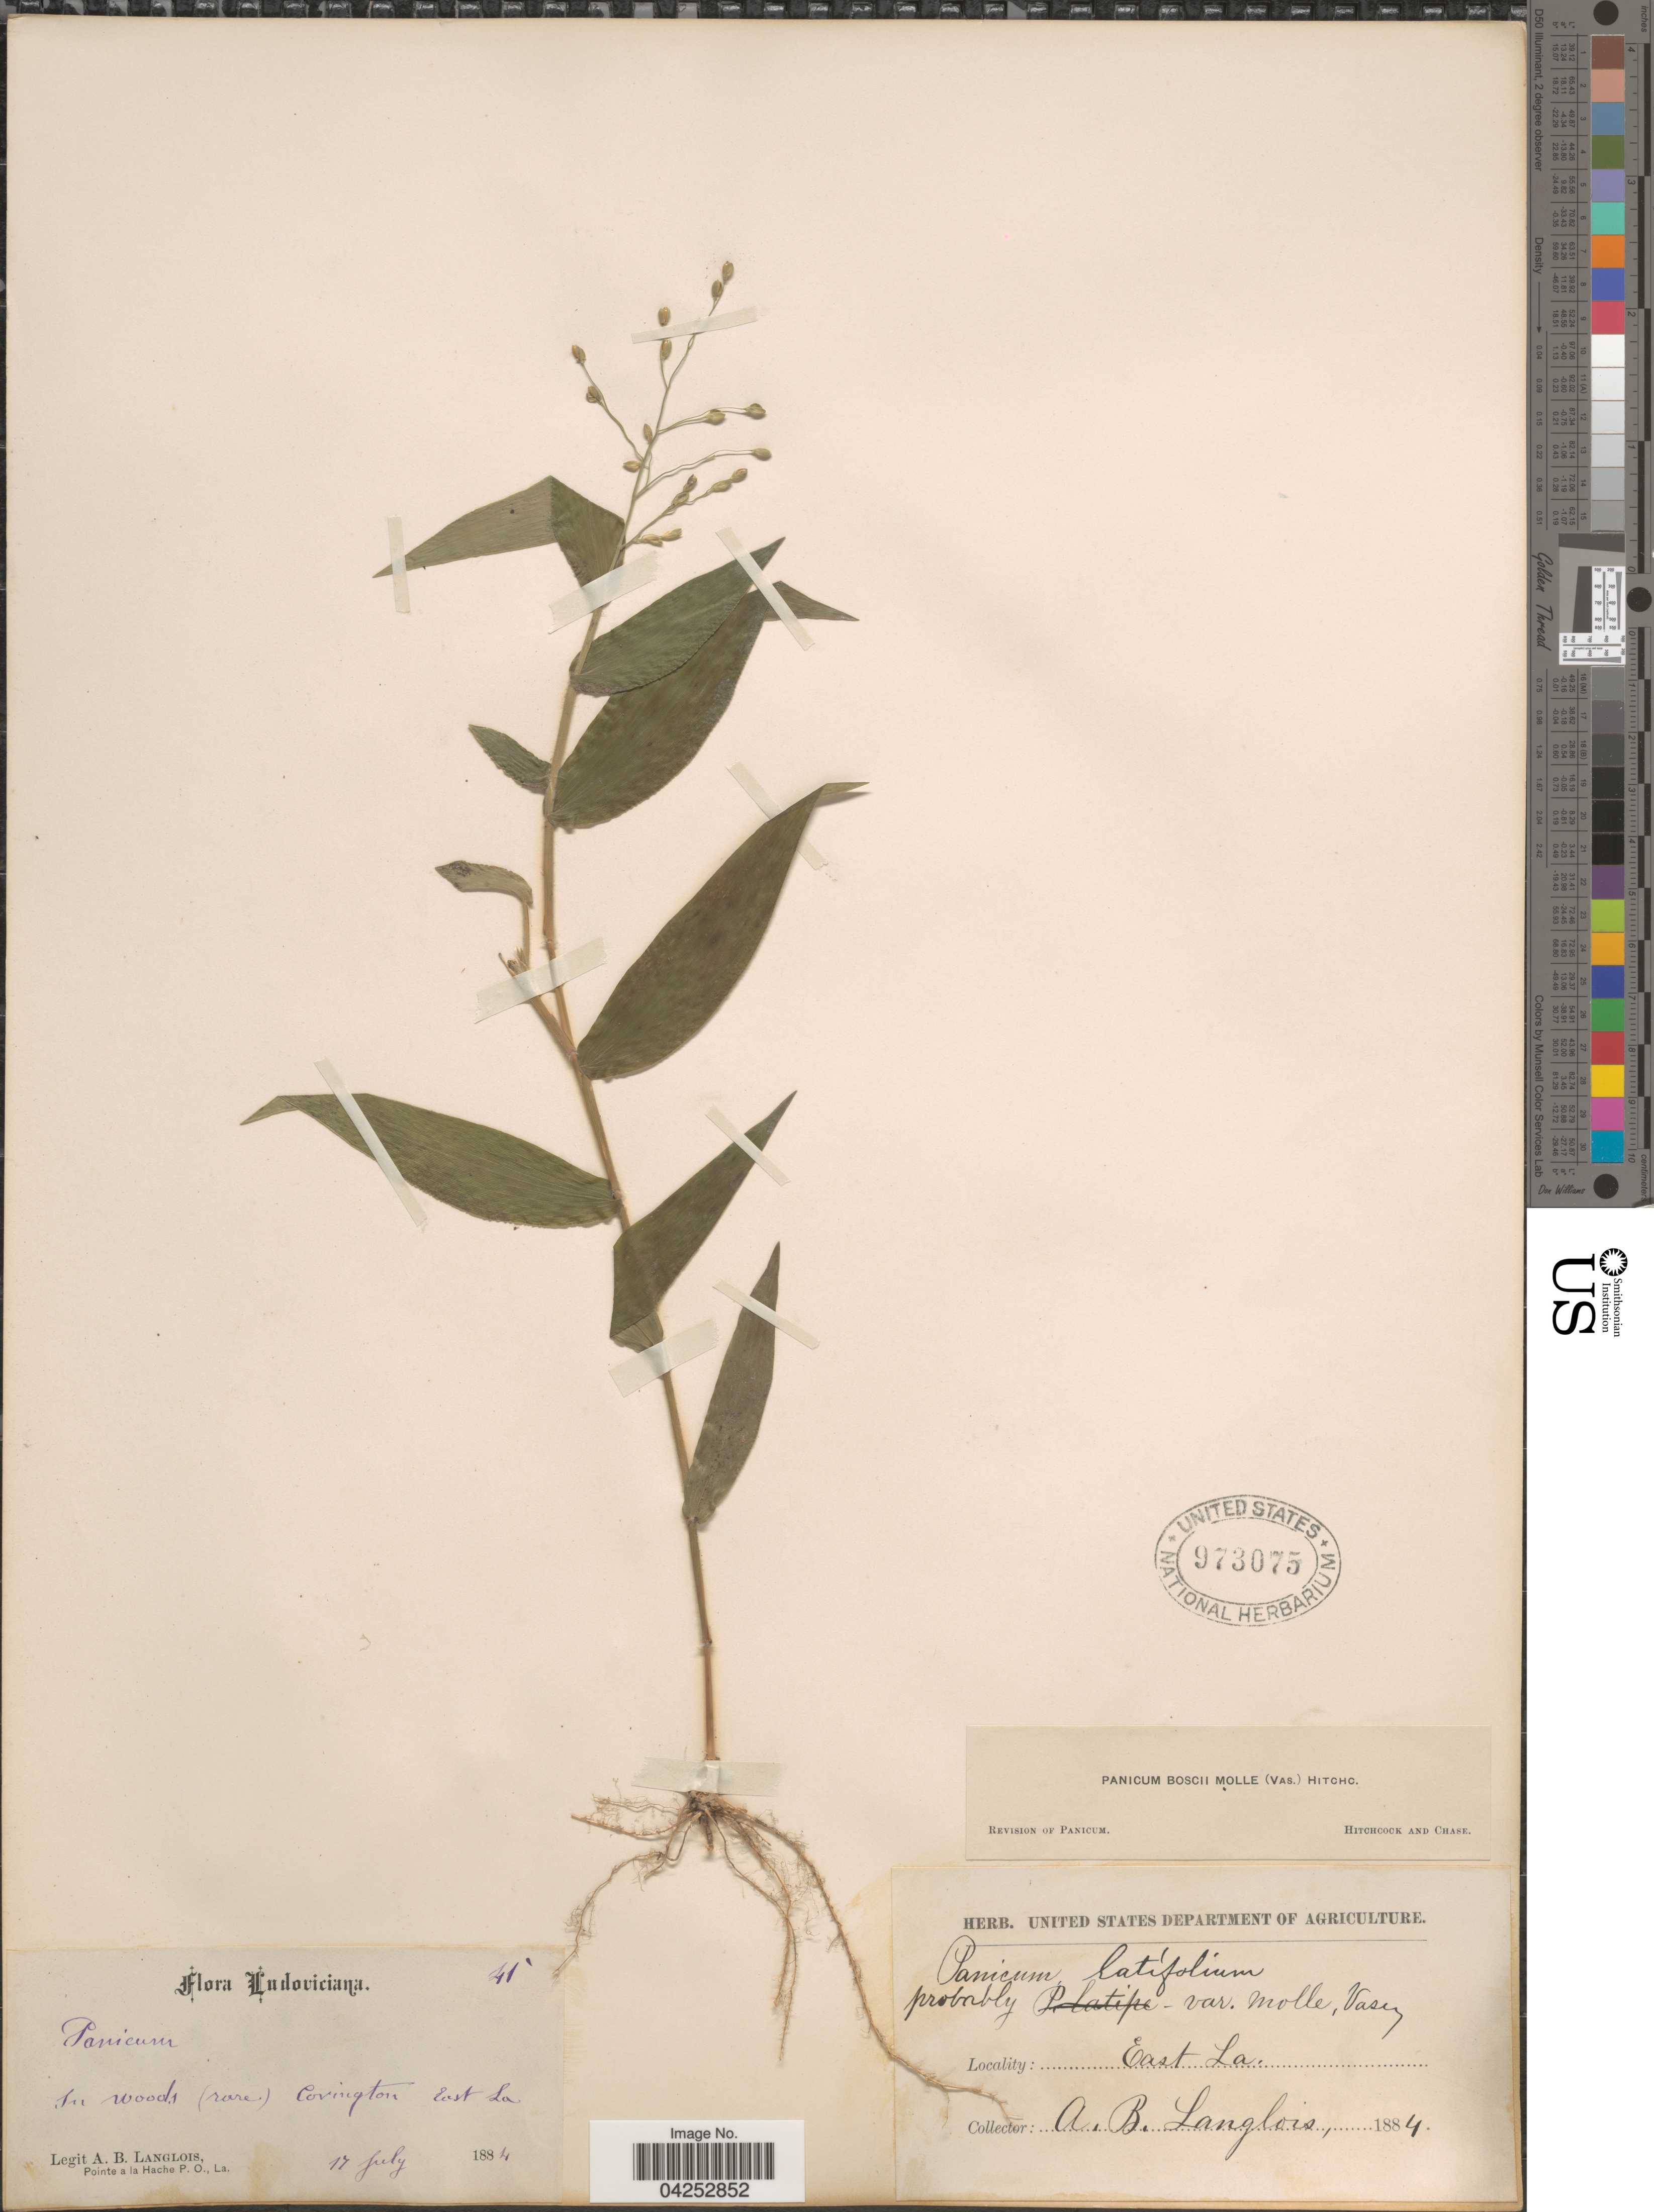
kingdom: Plantae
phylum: Tracheophyta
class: Liliopsida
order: Poales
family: Poaceae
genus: Dichanthelium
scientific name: Dichanthelium boscii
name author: (Poir.) Gould & C.A. Clark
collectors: A. Langlois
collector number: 41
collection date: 1884-07-17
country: United States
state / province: Louisiana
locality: Ludoviciana. In woods (rare) Covington. East La.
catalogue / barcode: US 973075